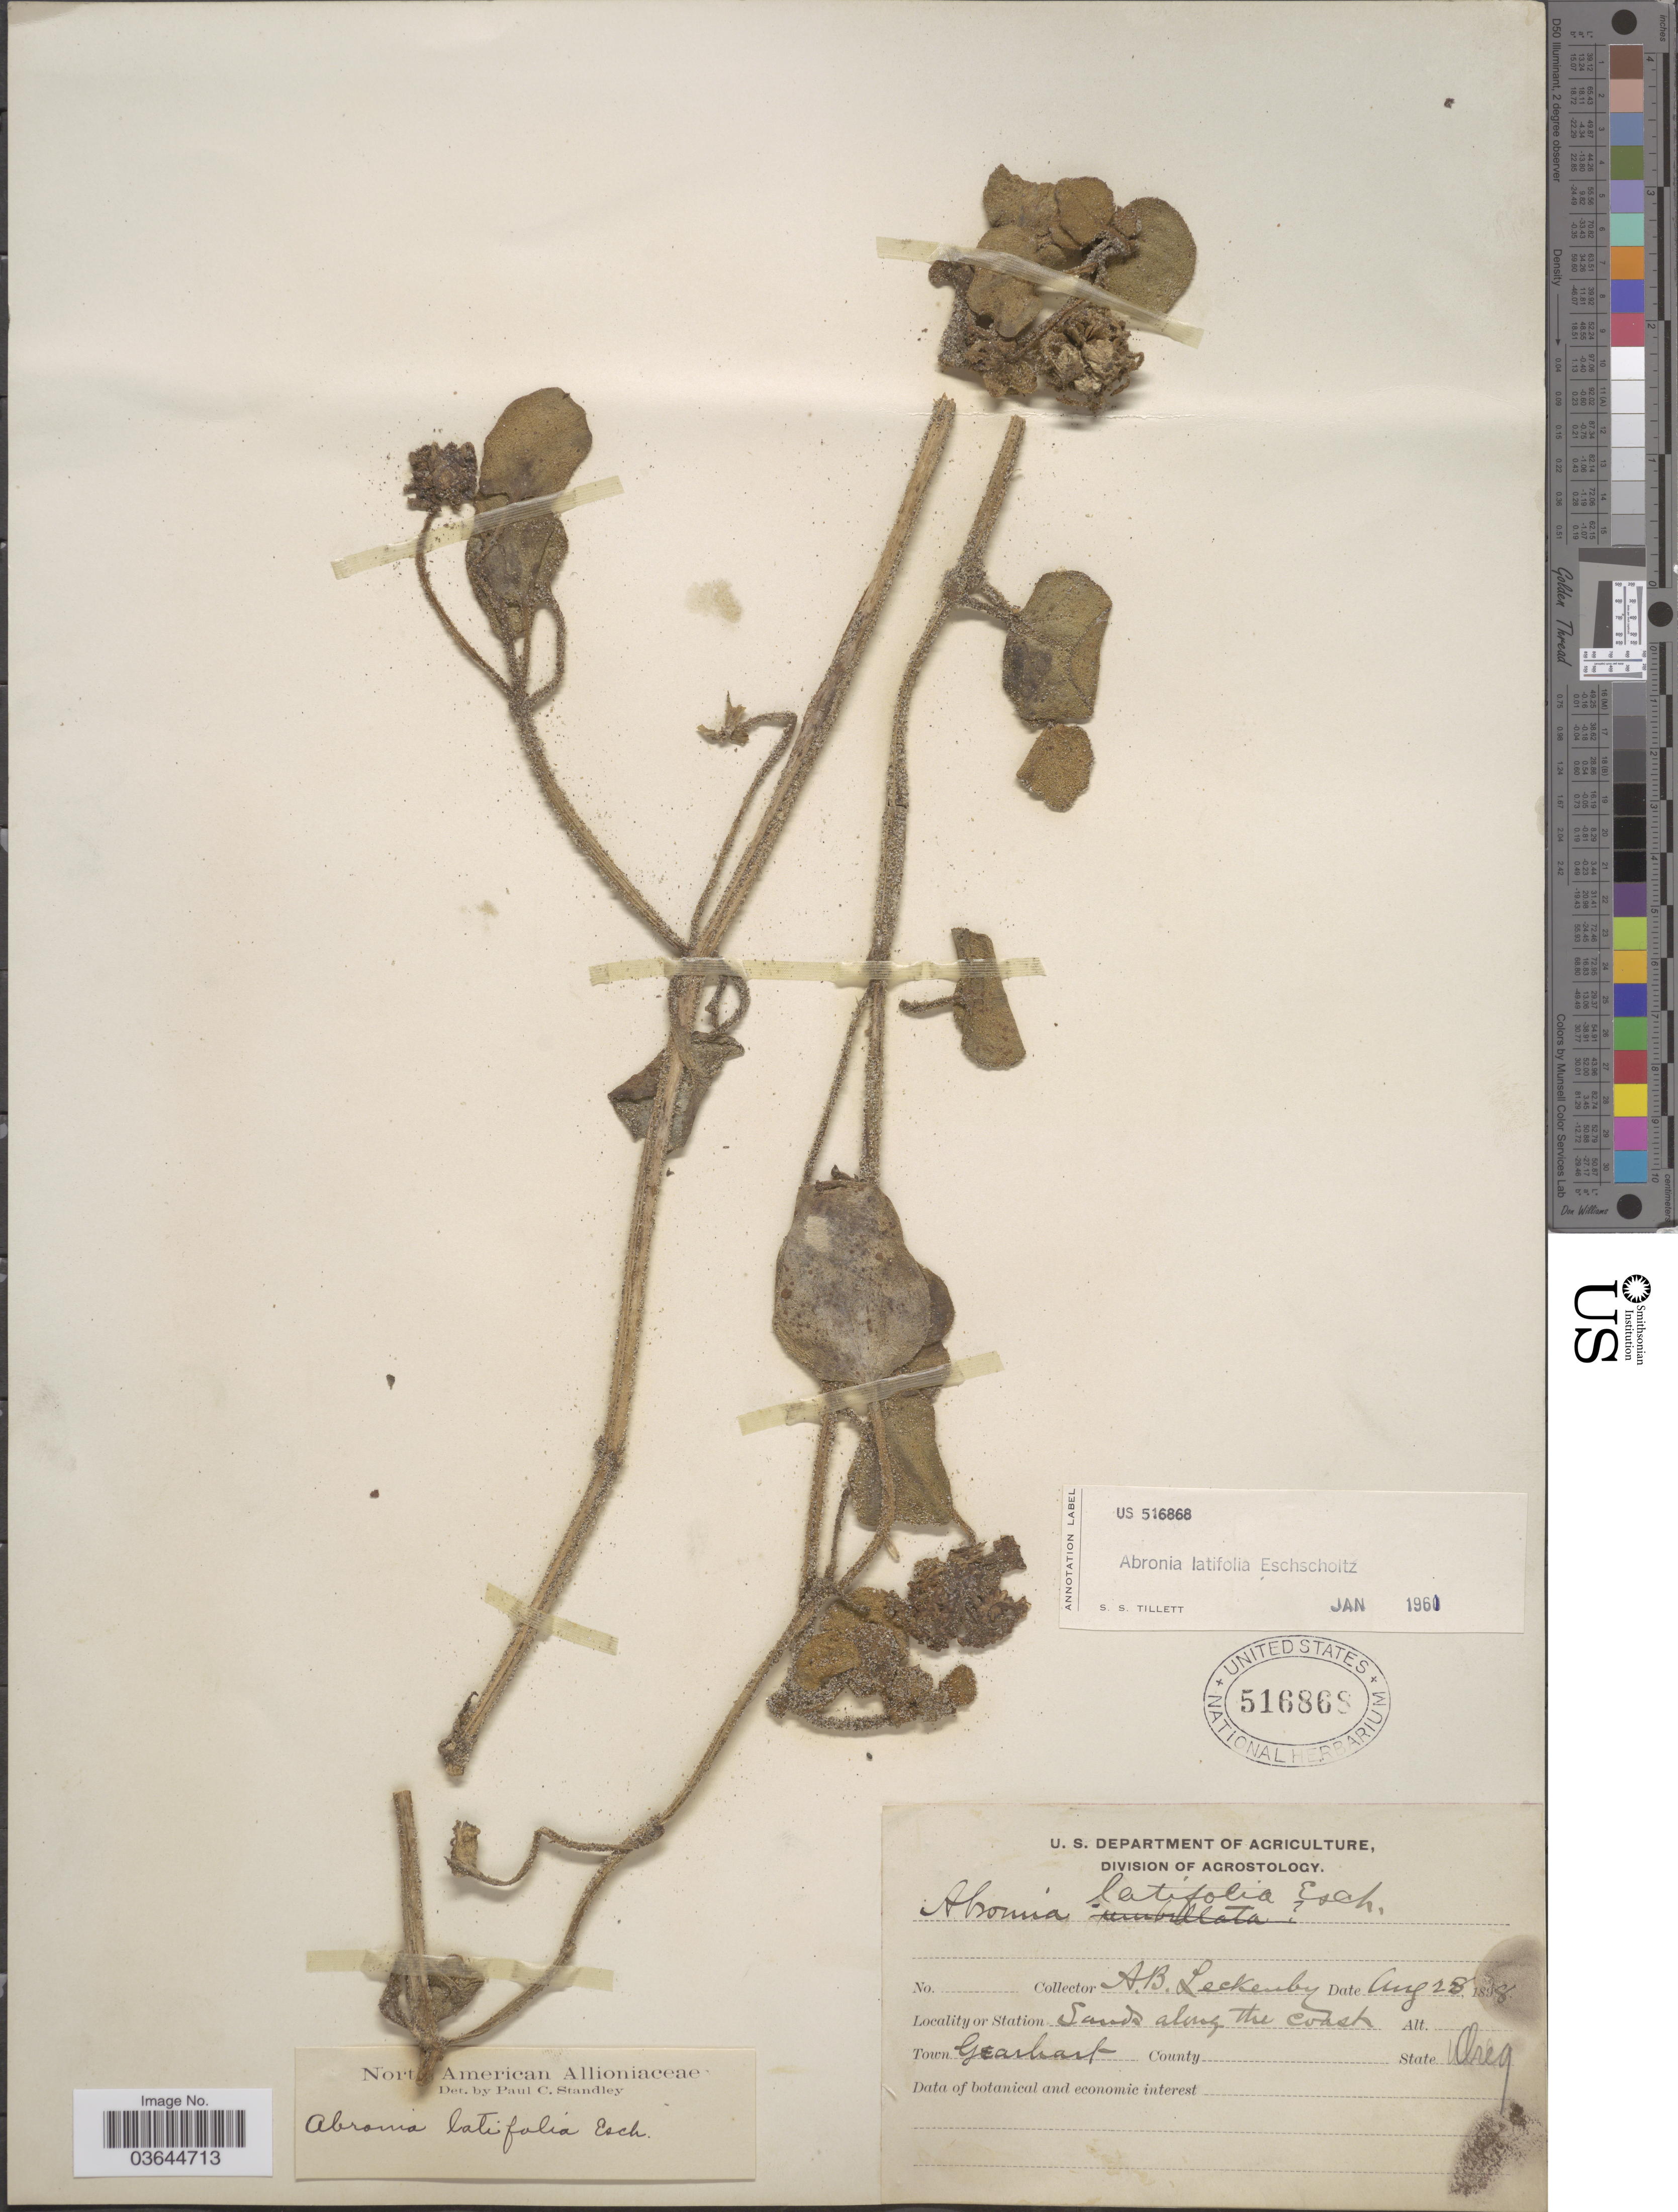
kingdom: Plantae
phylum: Tracheophyta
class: Magnoliopsida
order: Caryophyllales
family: Nyctaginaceae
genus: Abronia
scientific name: Abronia latifolia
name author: Eschsch.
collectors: A. Leckenby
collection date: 1898-08-28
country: United States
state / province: Oregon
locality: Sands along the Coast. Town Gearhart.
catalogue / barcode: US 516868